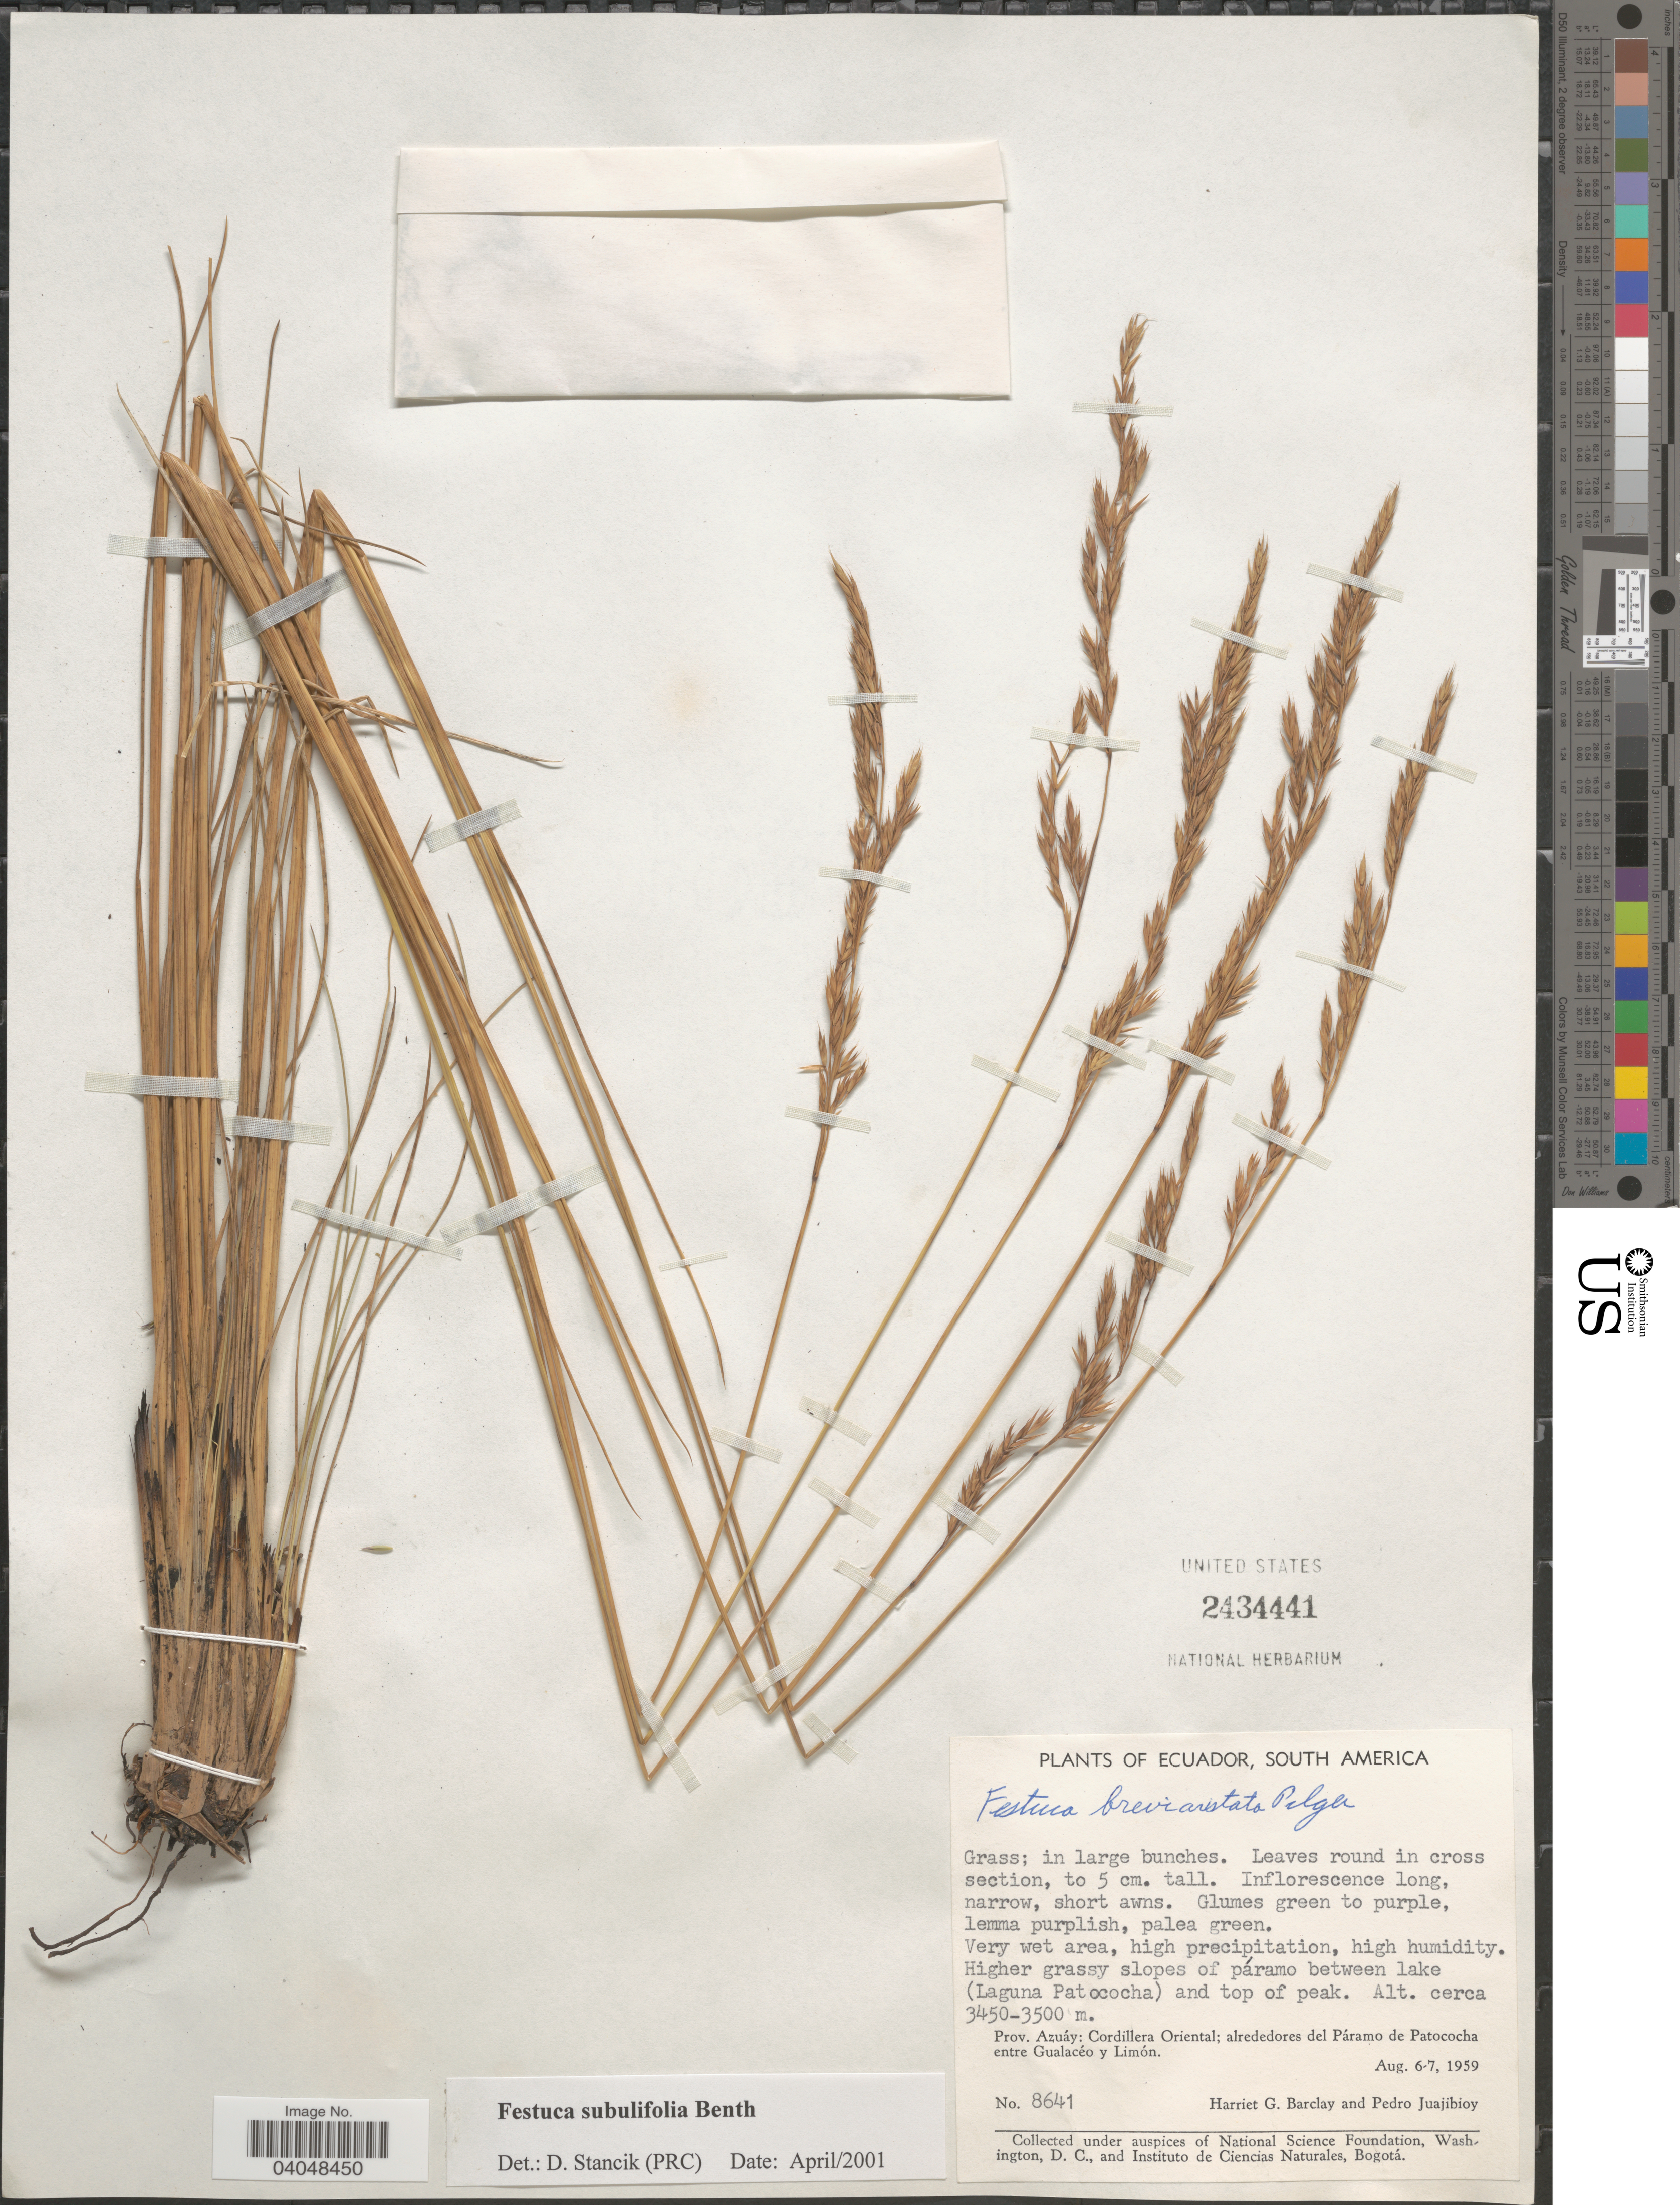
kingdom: Plantae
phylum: Tracheophyta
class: Liliopsida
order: Poales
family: Poaceae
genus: Festuca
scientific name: Festuca subulifolia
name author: Benth.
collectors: H. G. Barclay & P. Juajibioy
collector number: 8641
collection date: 1959-08-06/1959-08-07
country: Ecuador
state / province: Azuay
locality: Higher grassy slopes of páramo between lake (Laguna Patococha) and top of peak. Cordillera Oriental; alrededores del Páramo de Patococha entre Gualacéo y Limón.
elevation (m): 3450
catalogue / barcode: US 2434441